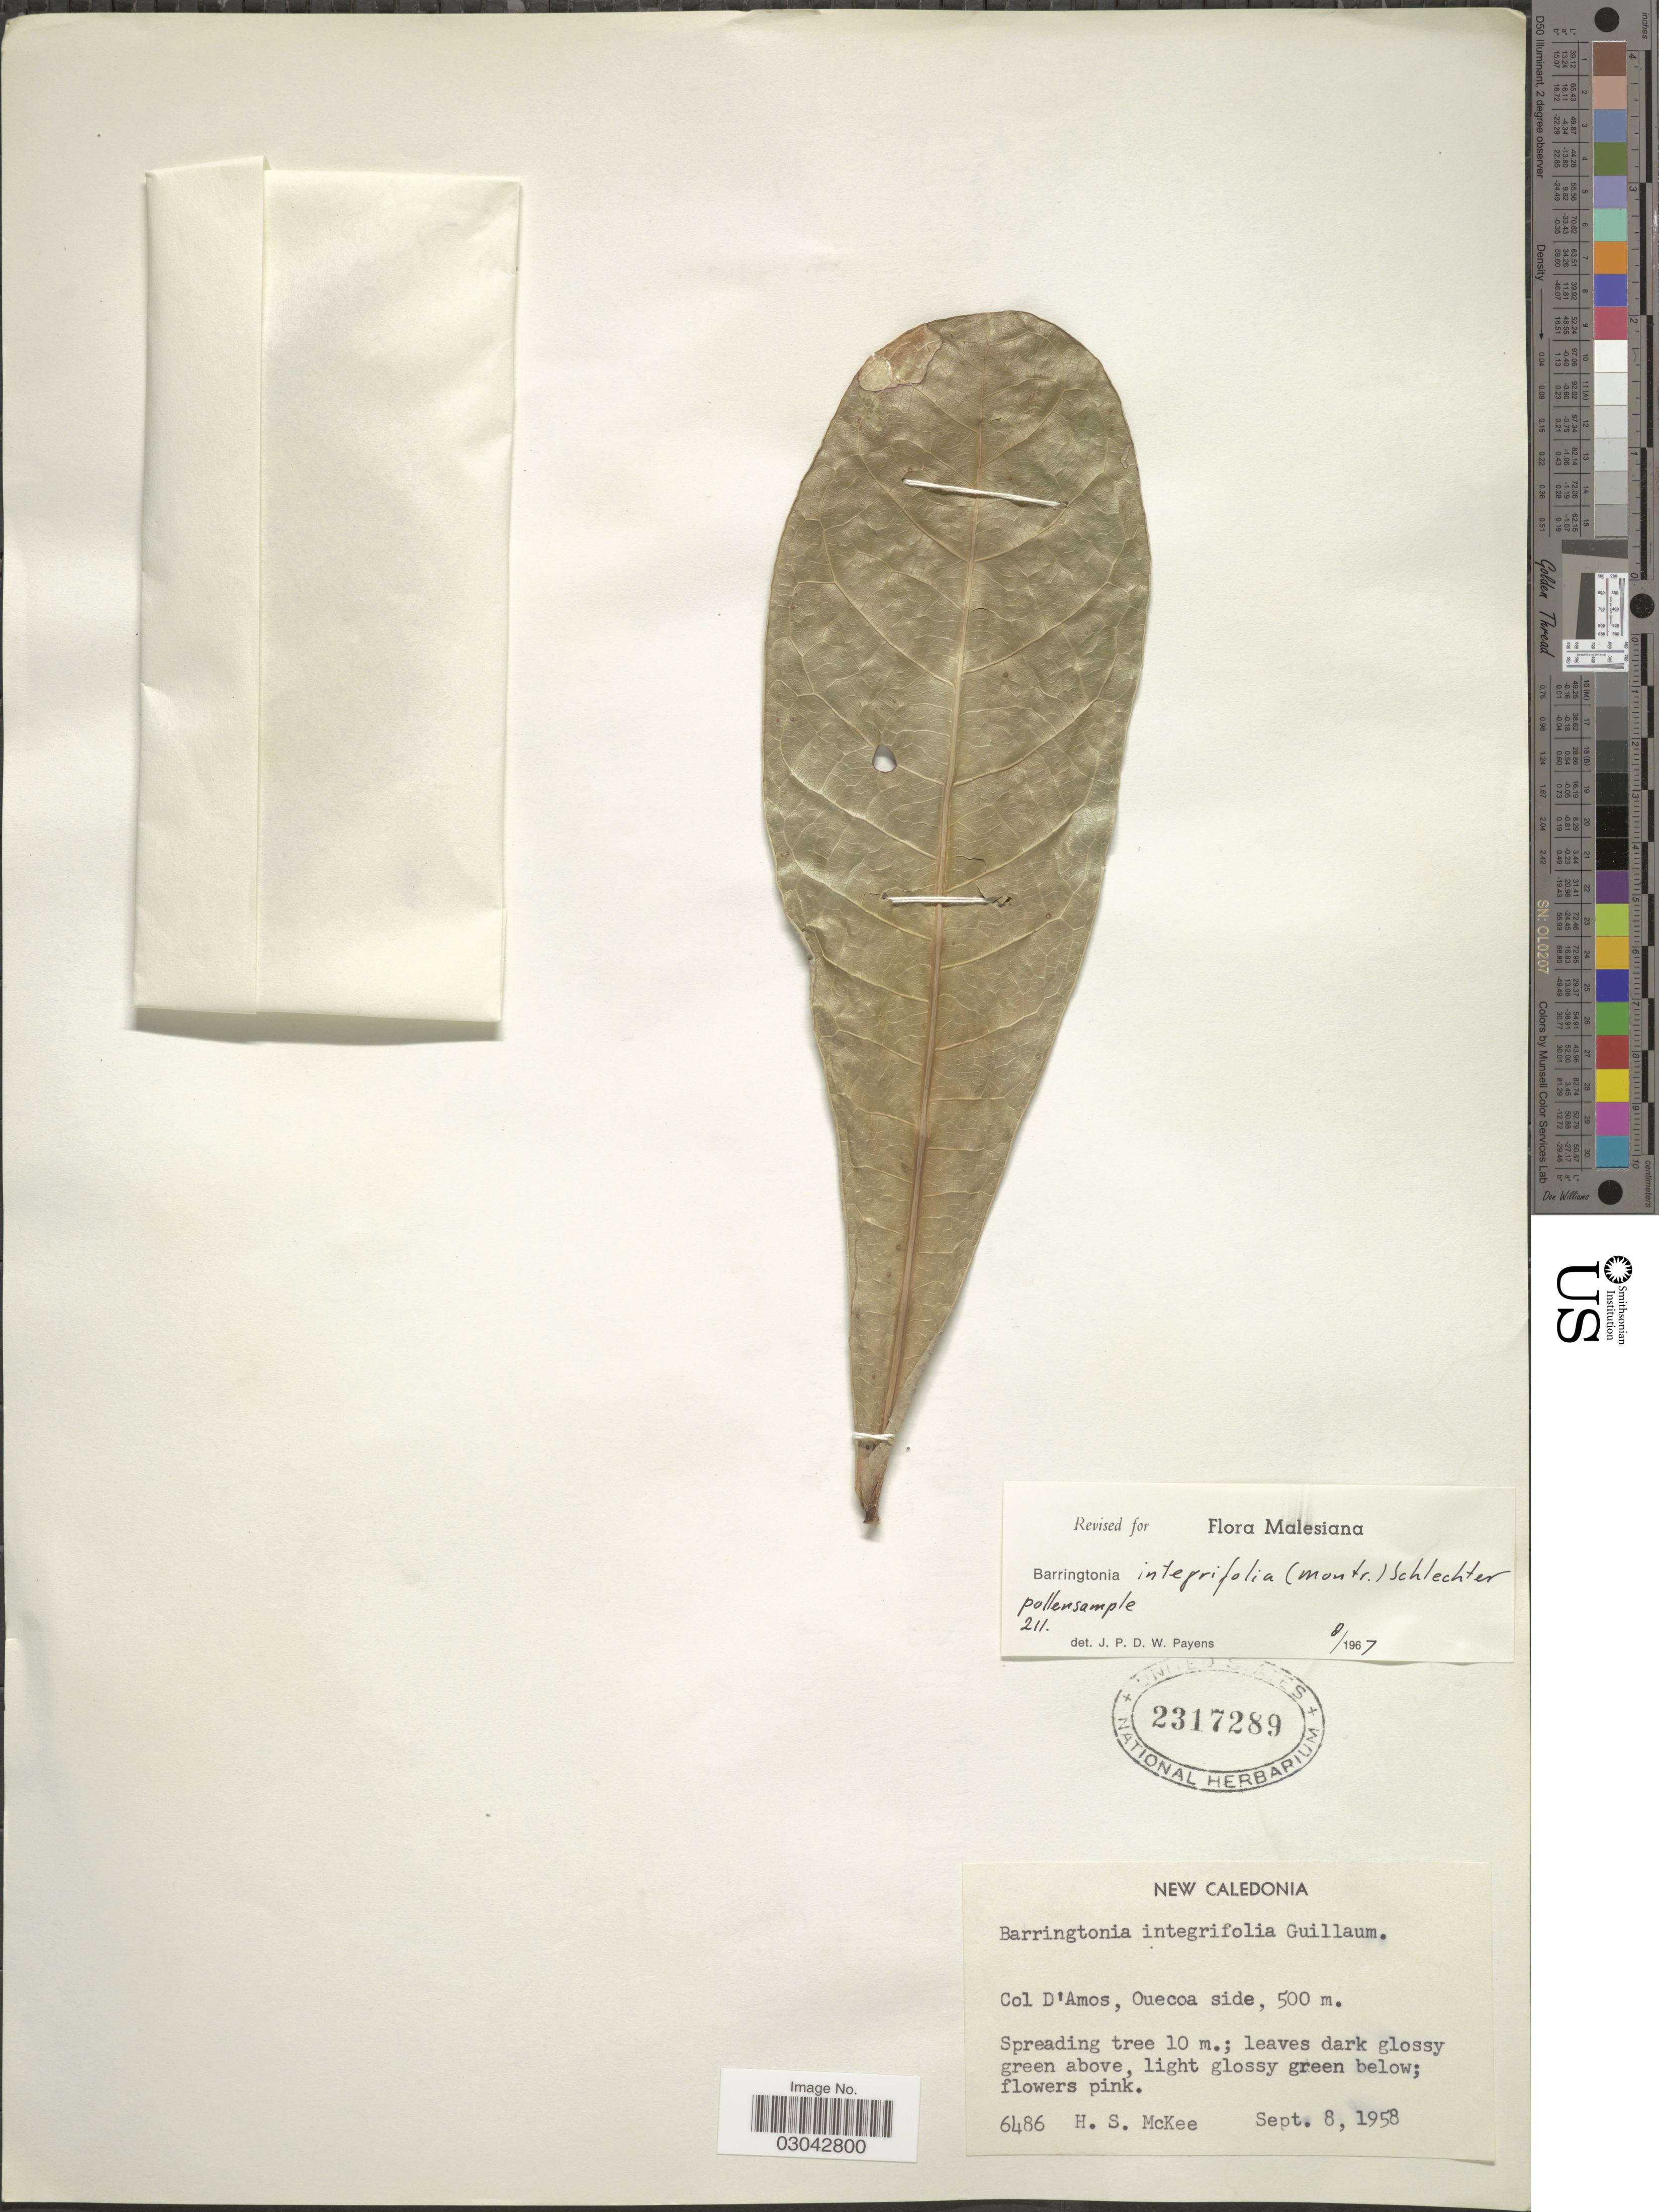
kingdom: Plantae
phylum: Tracheophyta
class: Magnoliopsida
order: Ericales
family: Lecythidaceae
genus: Barringtonia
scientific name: Barringtonia integrifolia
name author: (Montrouz.) Schltr.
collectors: H. S. McKee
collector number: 6486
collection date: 1958-09-08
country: New Caledonia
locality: Col D'Amos, Ouecoa side.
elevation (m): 500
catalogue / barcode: US 2317289